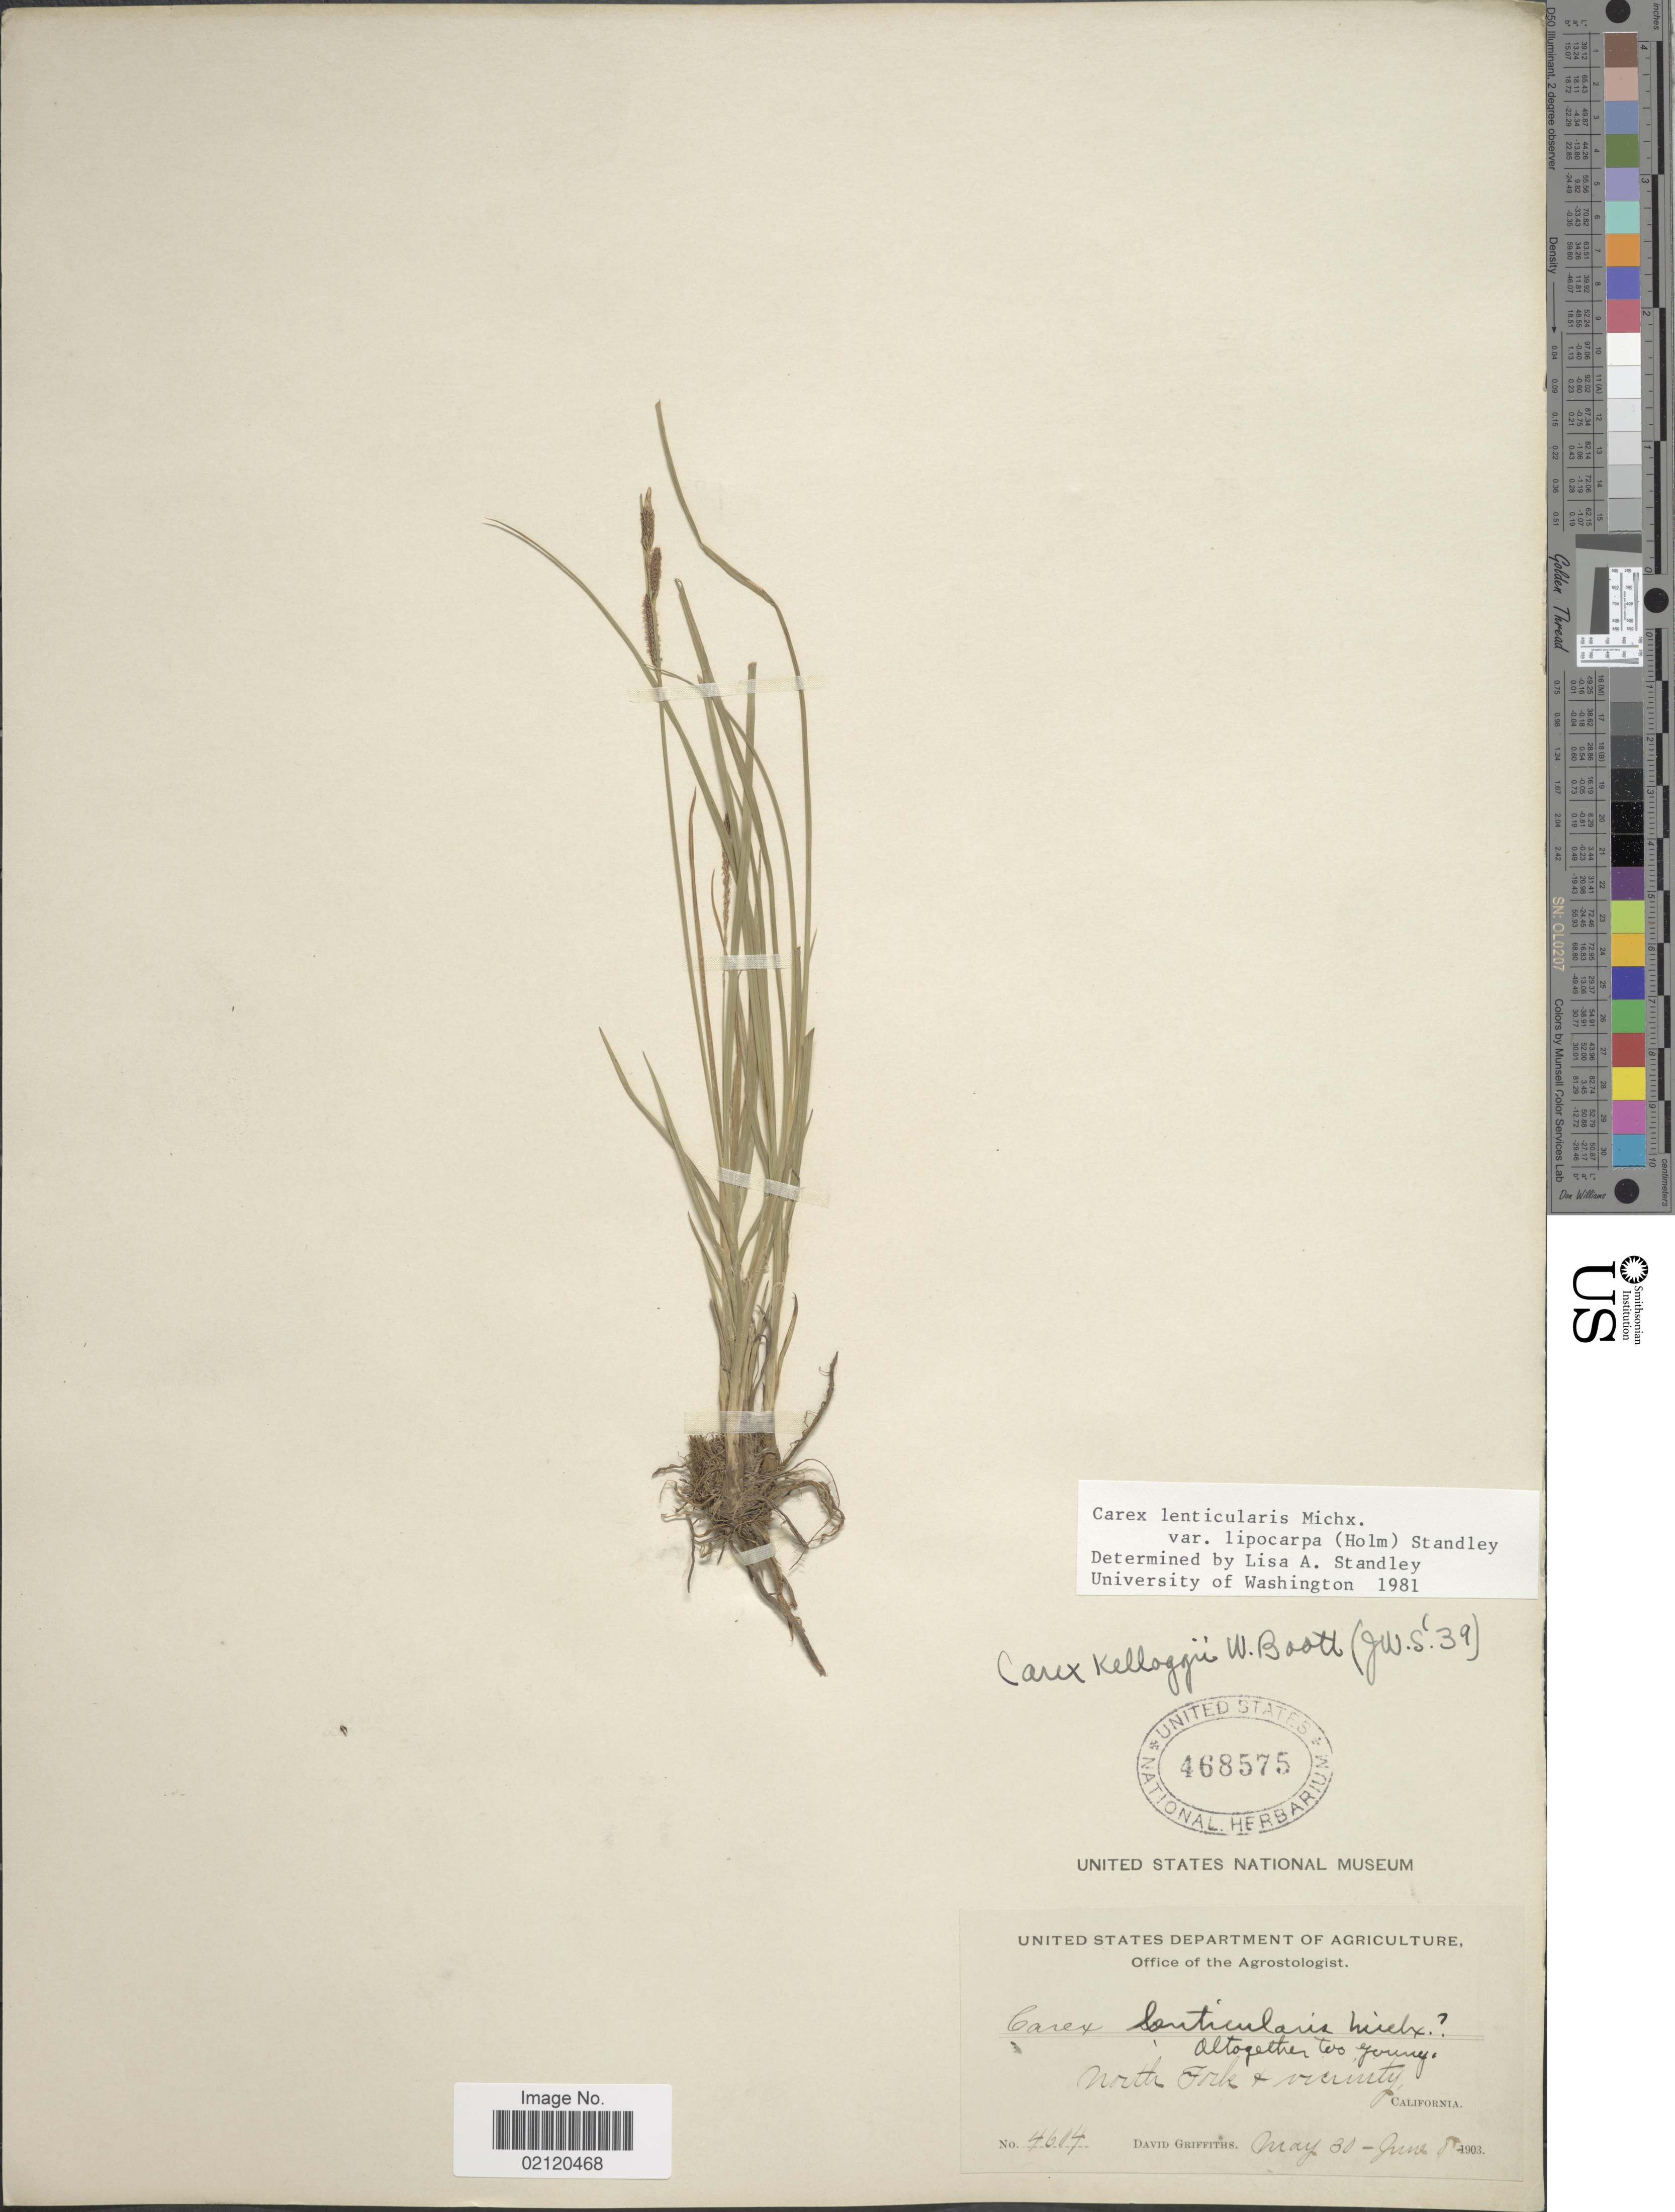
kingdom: Plantae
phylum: Tracheophyta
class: Liliopsida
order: Poales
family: Cyperaceae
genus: Carex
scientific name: Carex kelloggii var. kelloggii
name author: W. Boott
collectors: D. Griffiths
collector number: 4604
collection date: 1903-05-30/1903-06-08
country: United States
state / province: California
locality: North Fork & Vicinity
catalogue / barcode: US 468575